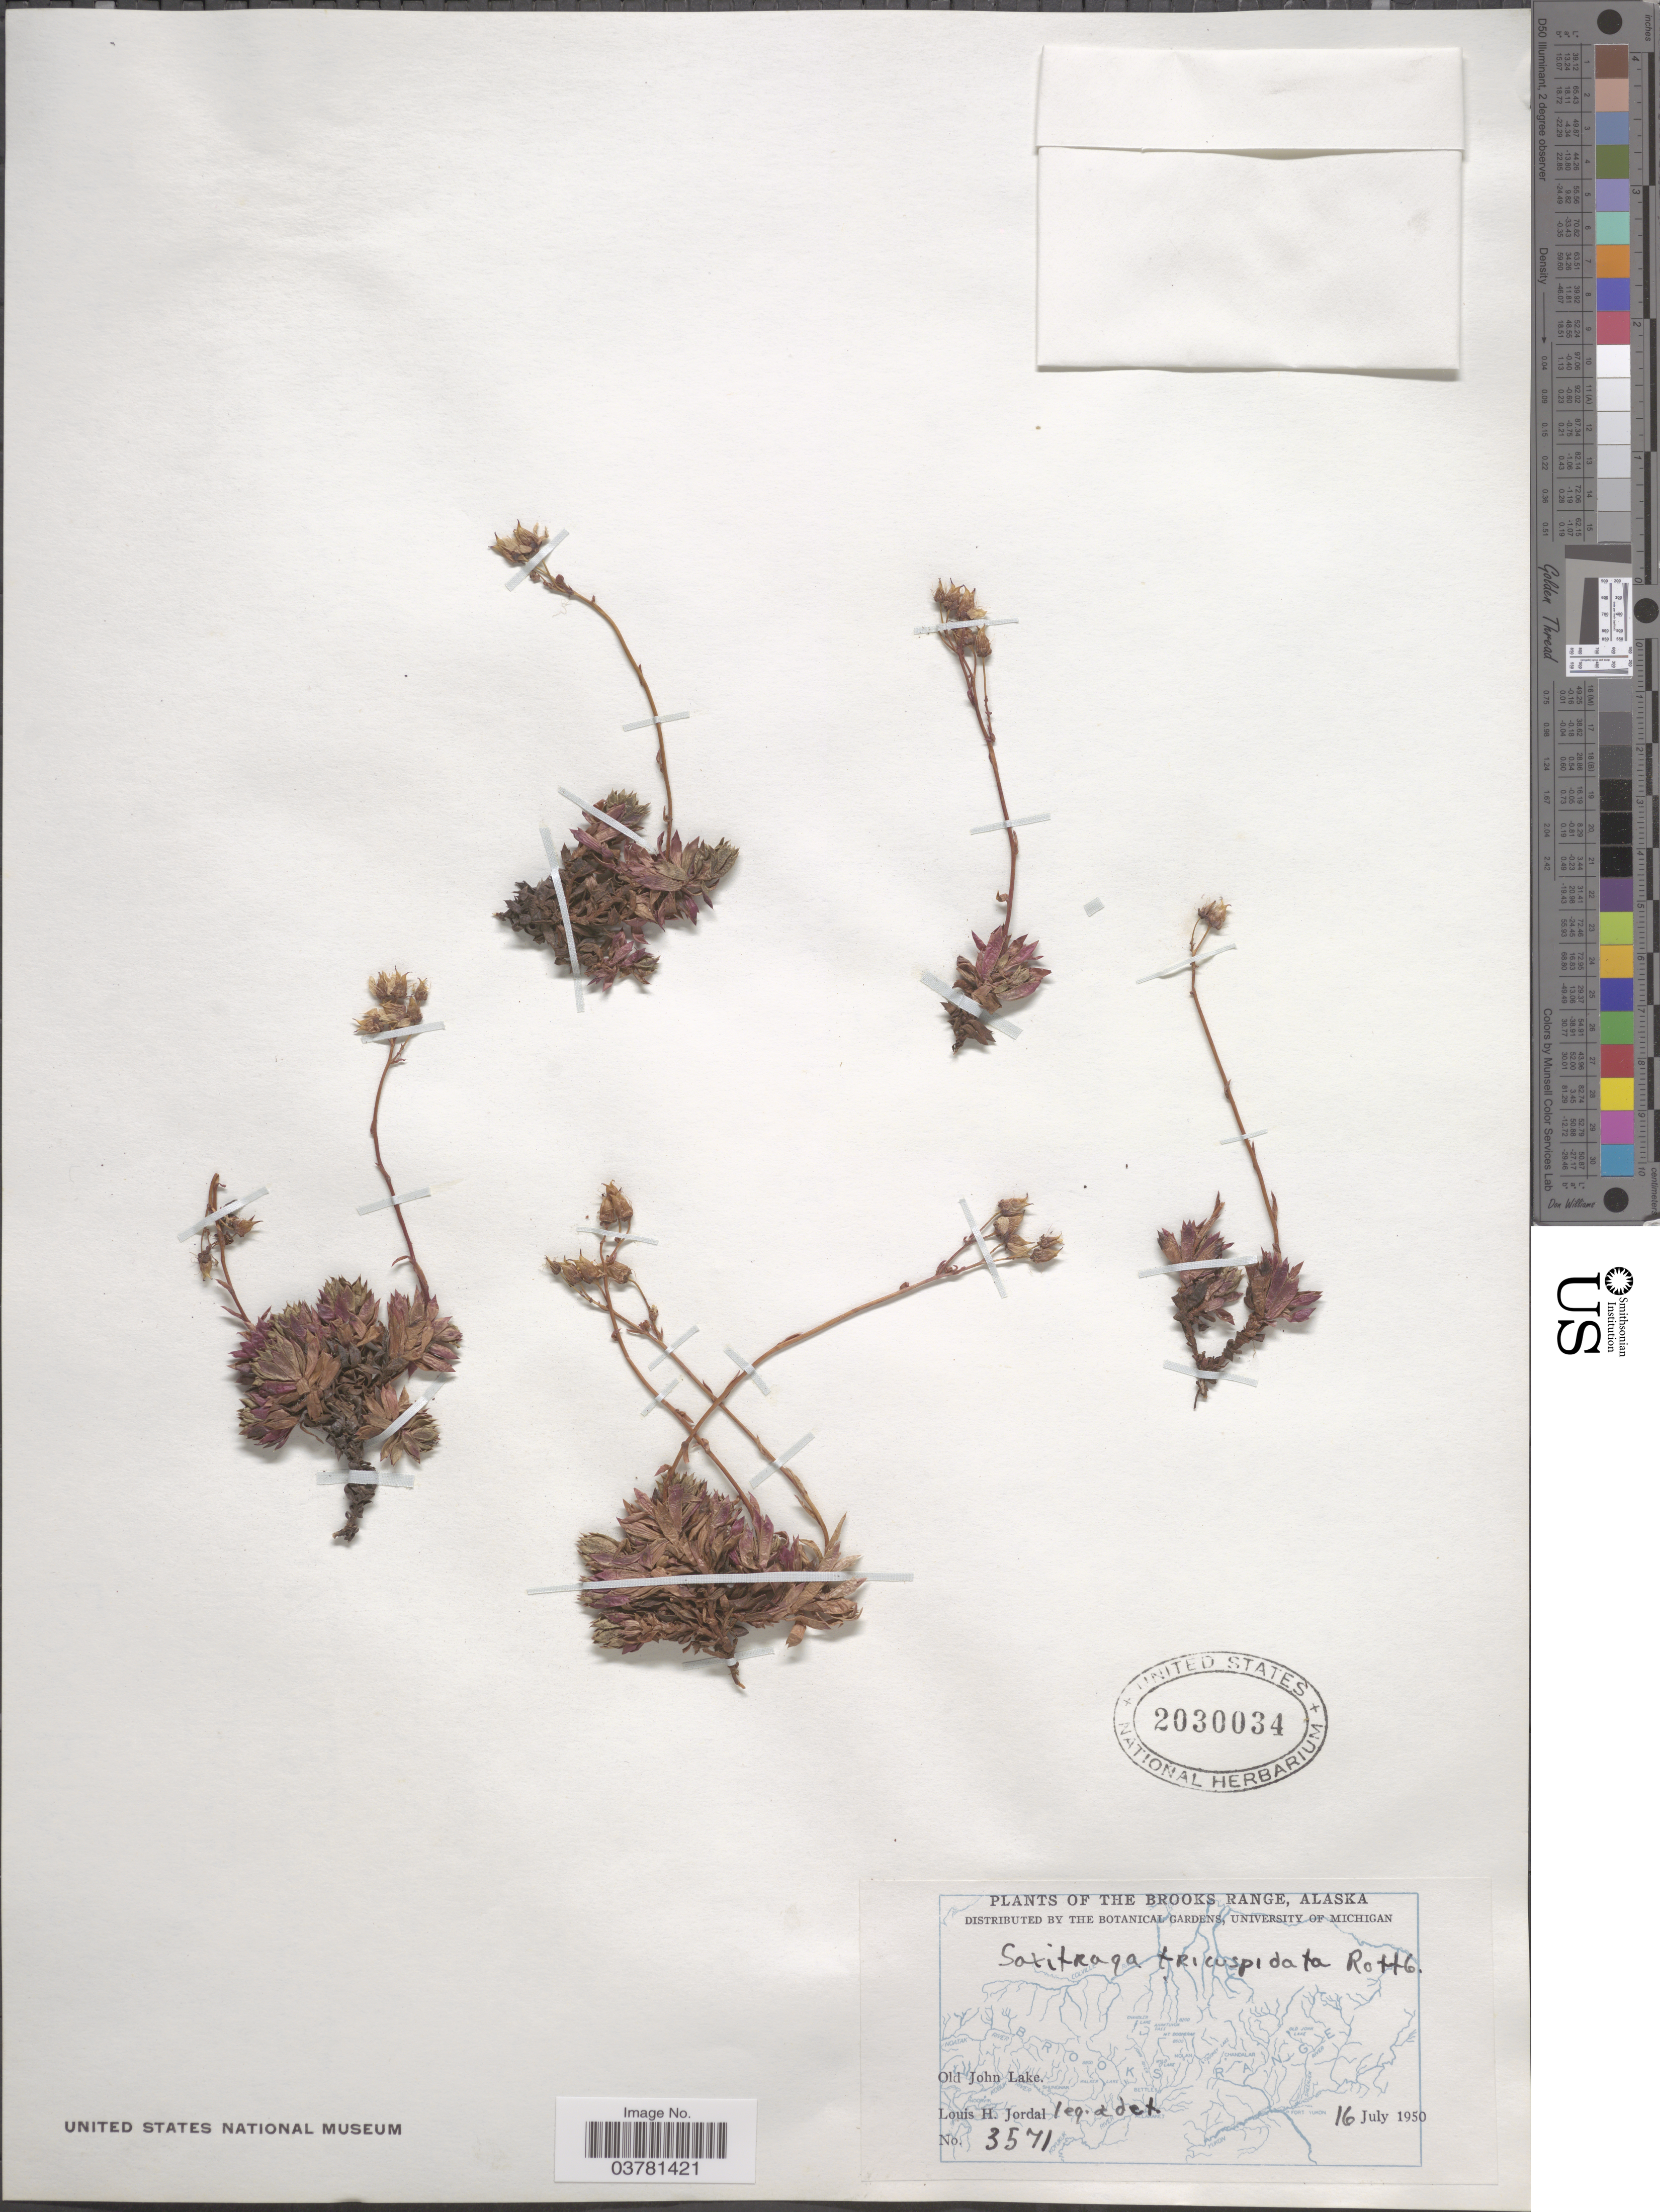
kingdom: Plantae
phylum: Tracheophyta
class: Magnoliopsida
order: Saxifragales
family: Saxifragaceae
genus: Saxifraga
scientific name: Saxifraga tricuspidata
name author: Rottb.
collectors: L. Jordal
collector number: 3571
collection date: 1950-07-16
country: United States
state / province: Alaska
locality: The Brooks Range. Old John Lake.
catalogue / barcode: US 2030034